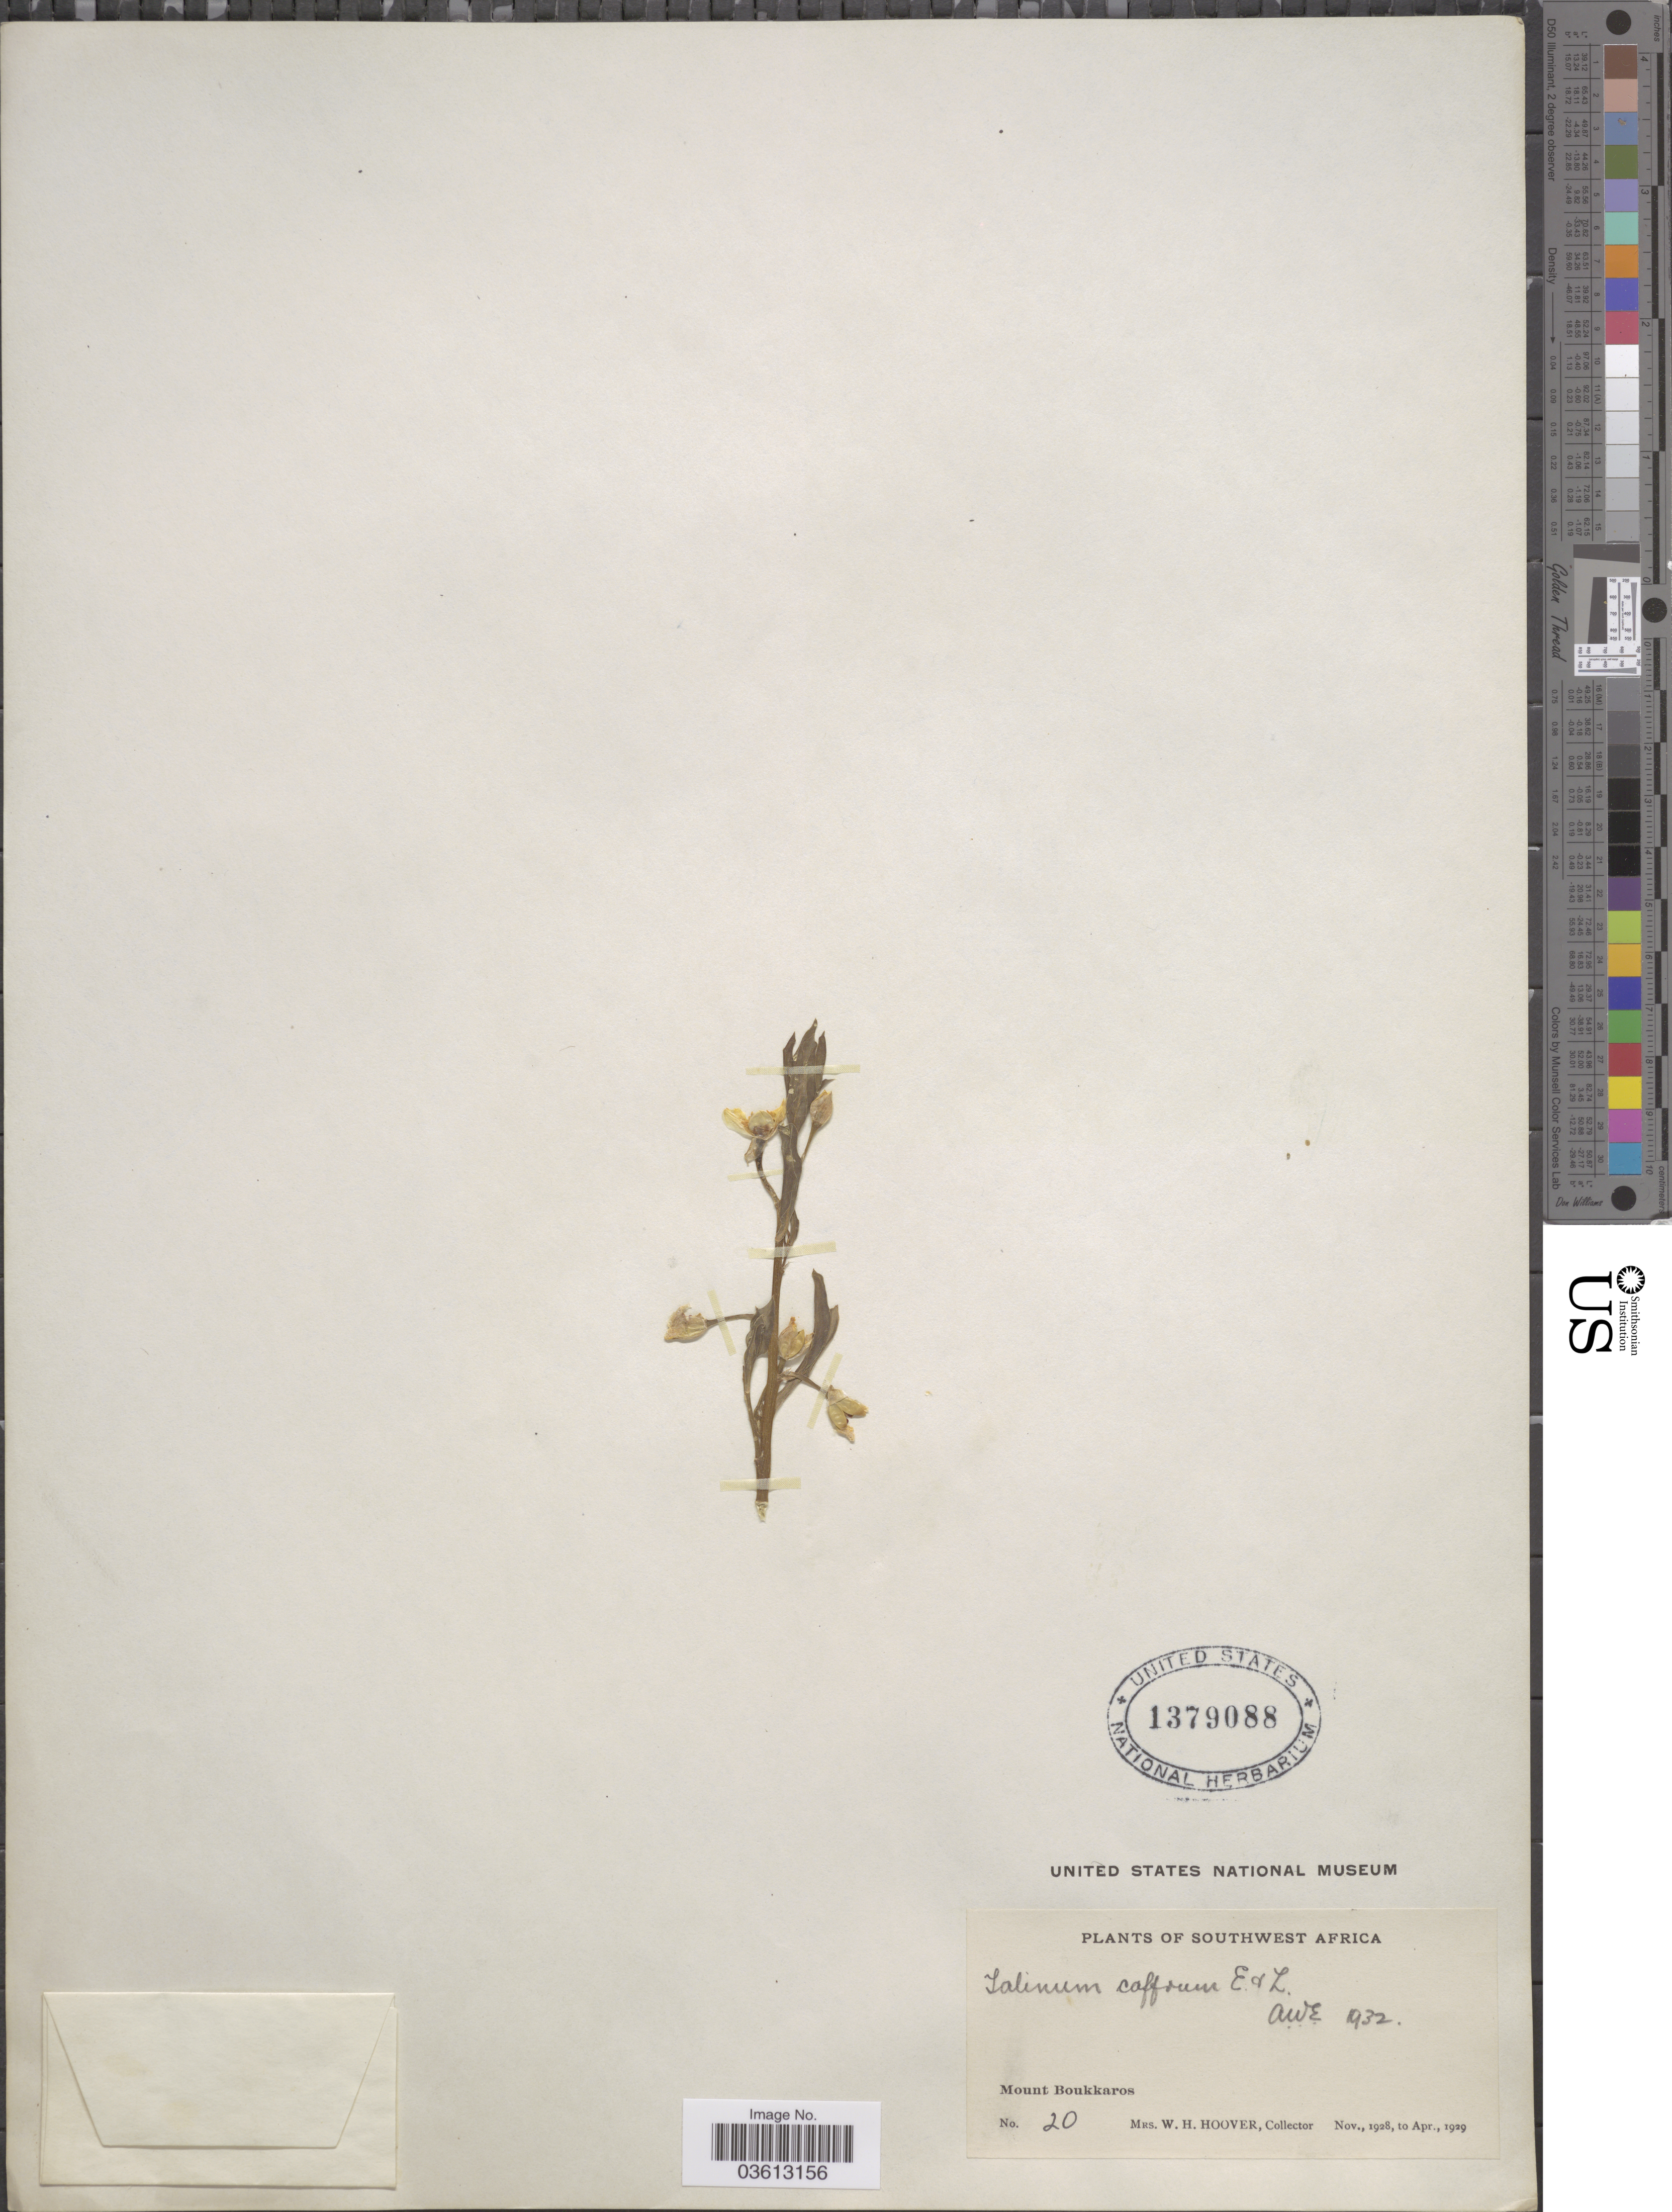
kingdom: Plantae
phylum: Tracheophyta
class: Magnoliopsida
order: Caryophyllales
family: Talinaceae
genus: Talinum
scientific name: Talinum caffrum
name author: (Thunb.) Eckl. & Zeyh.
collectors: W. H. Hoover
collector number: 20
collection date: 1928-11/1929-04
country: Namibia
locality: Southwest Africa. Mount Boukkaros.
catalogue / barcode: US 1379088